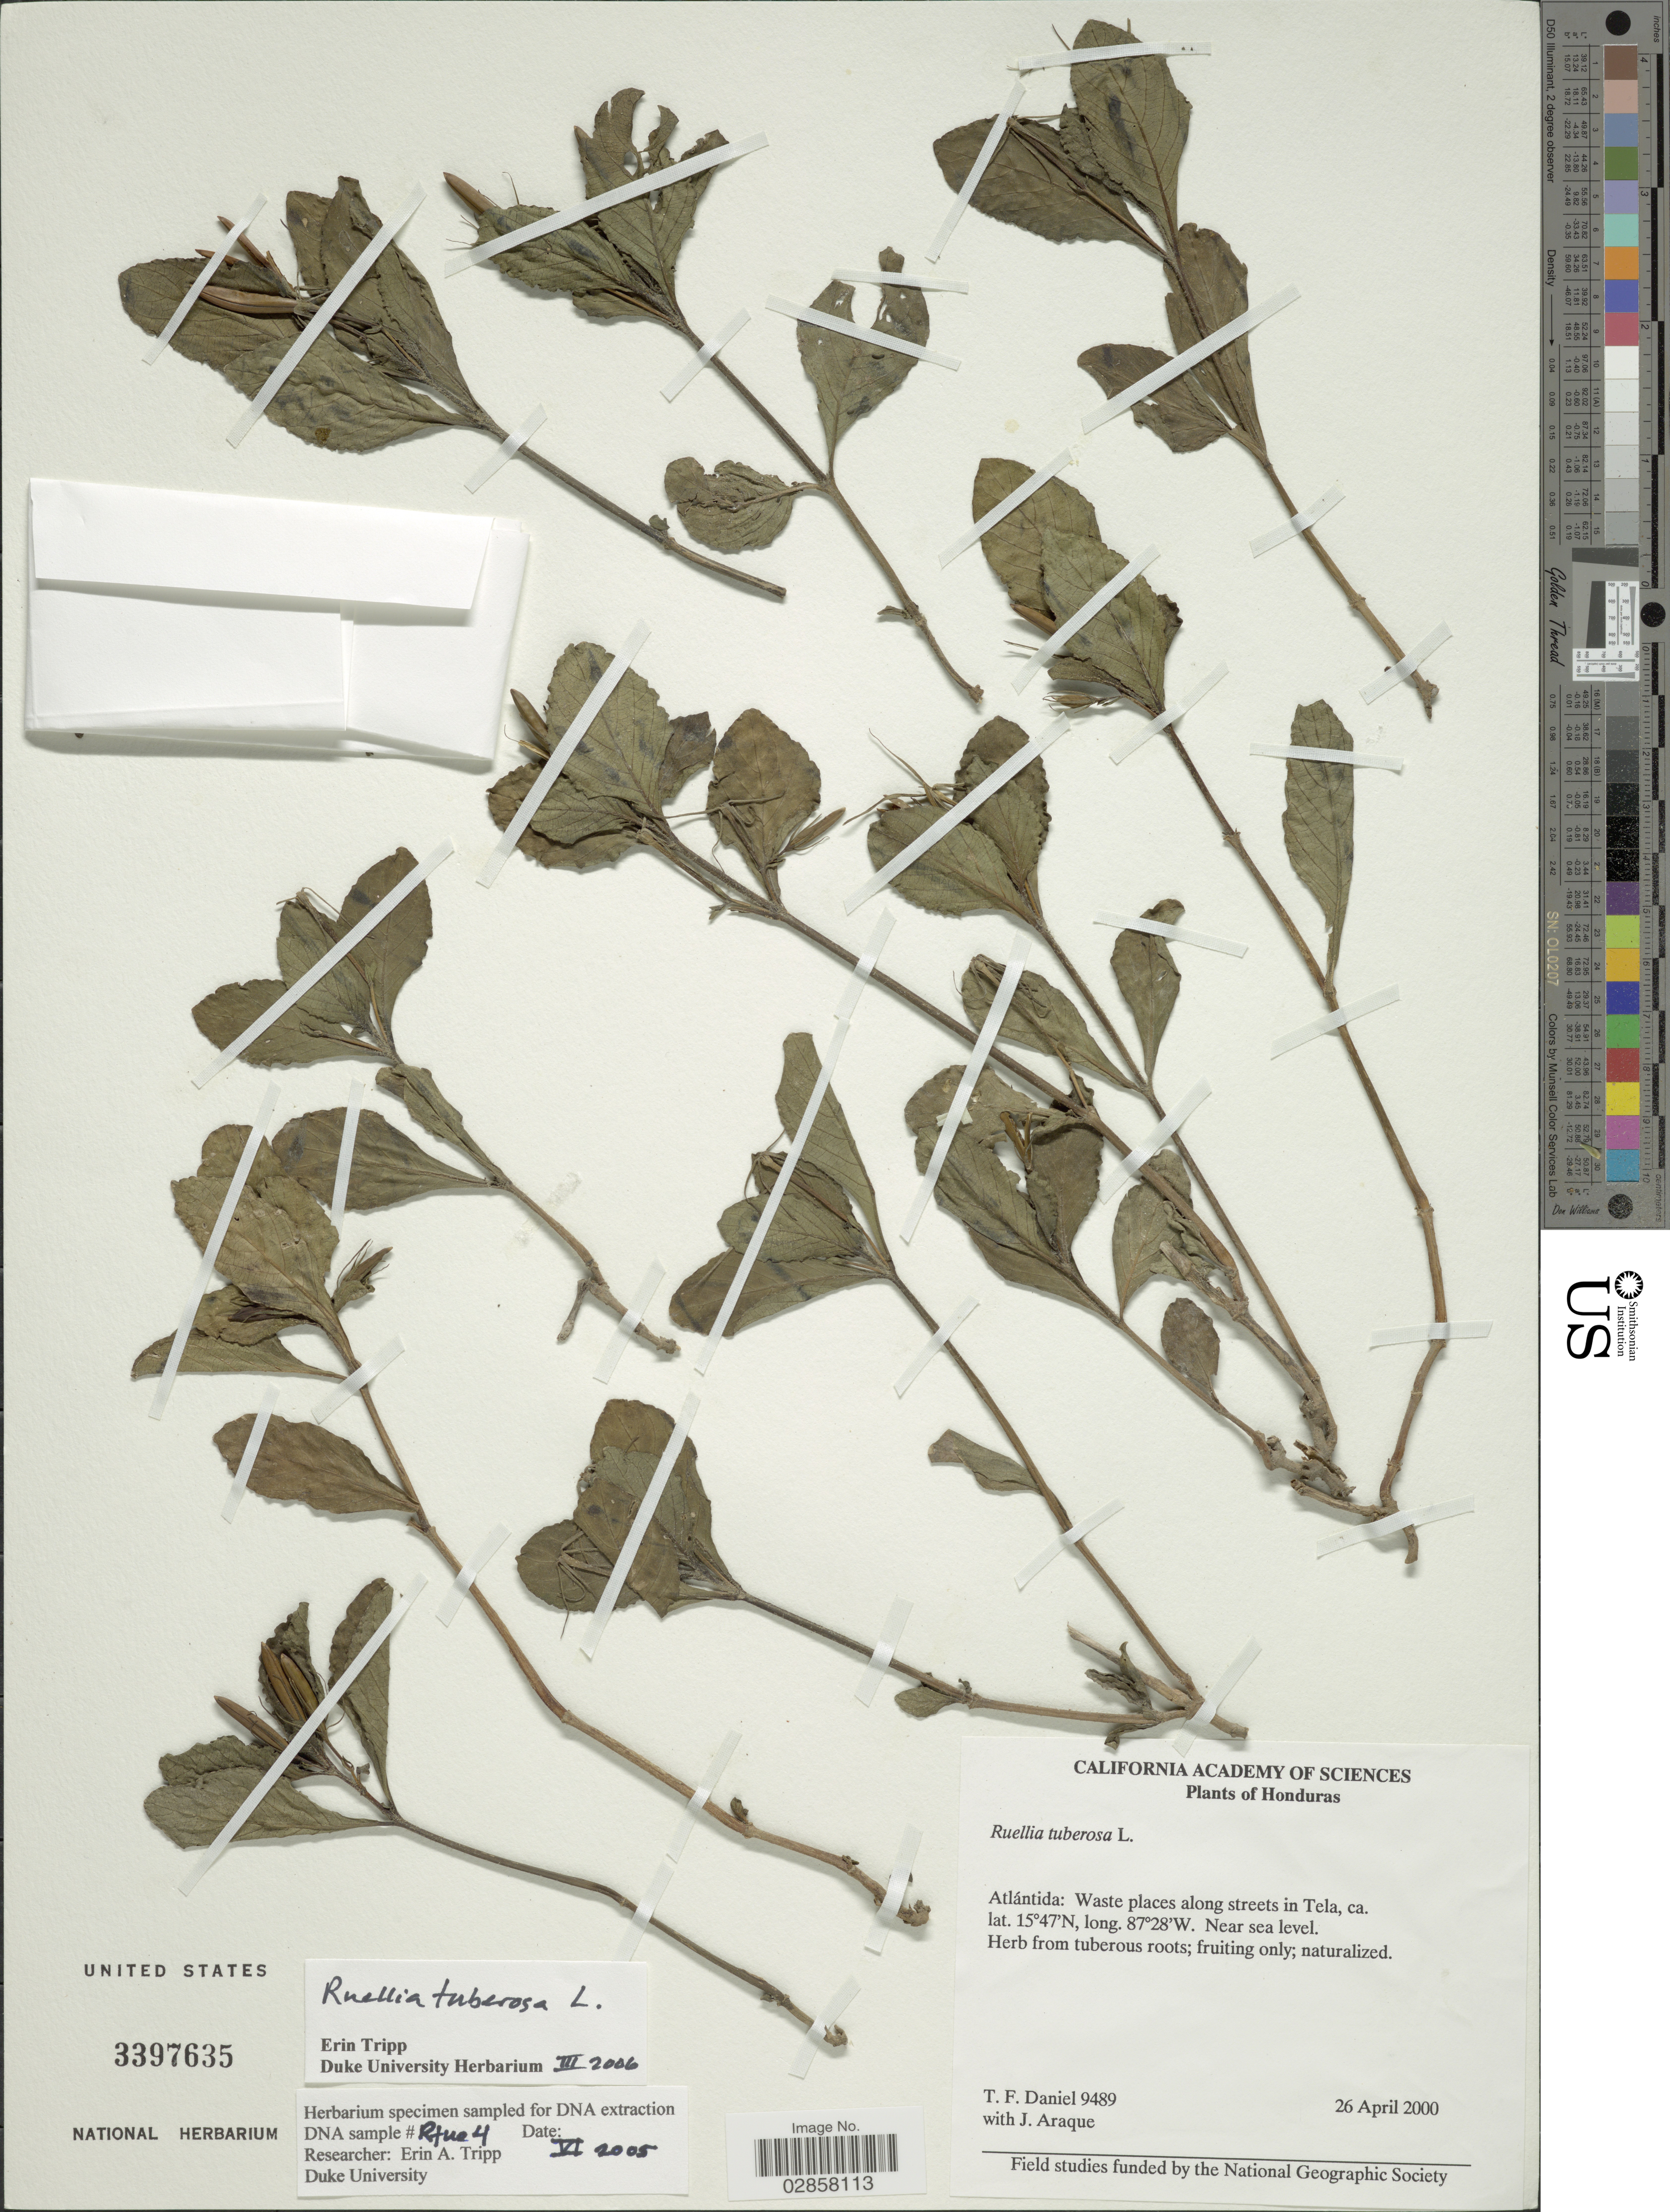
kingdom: Plantae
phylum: Tracheophyta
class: Magnoliopsida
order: Lamiales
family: Acanthaceae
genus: Ruellia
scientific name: Ruellia tuberosa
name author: L.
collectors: T. F. Daniel & J. Araque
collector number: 9489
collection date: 2000-04-26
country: Honduras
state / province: Atlántida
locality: Waste places along streets in Tela.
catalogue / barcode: US 3397635